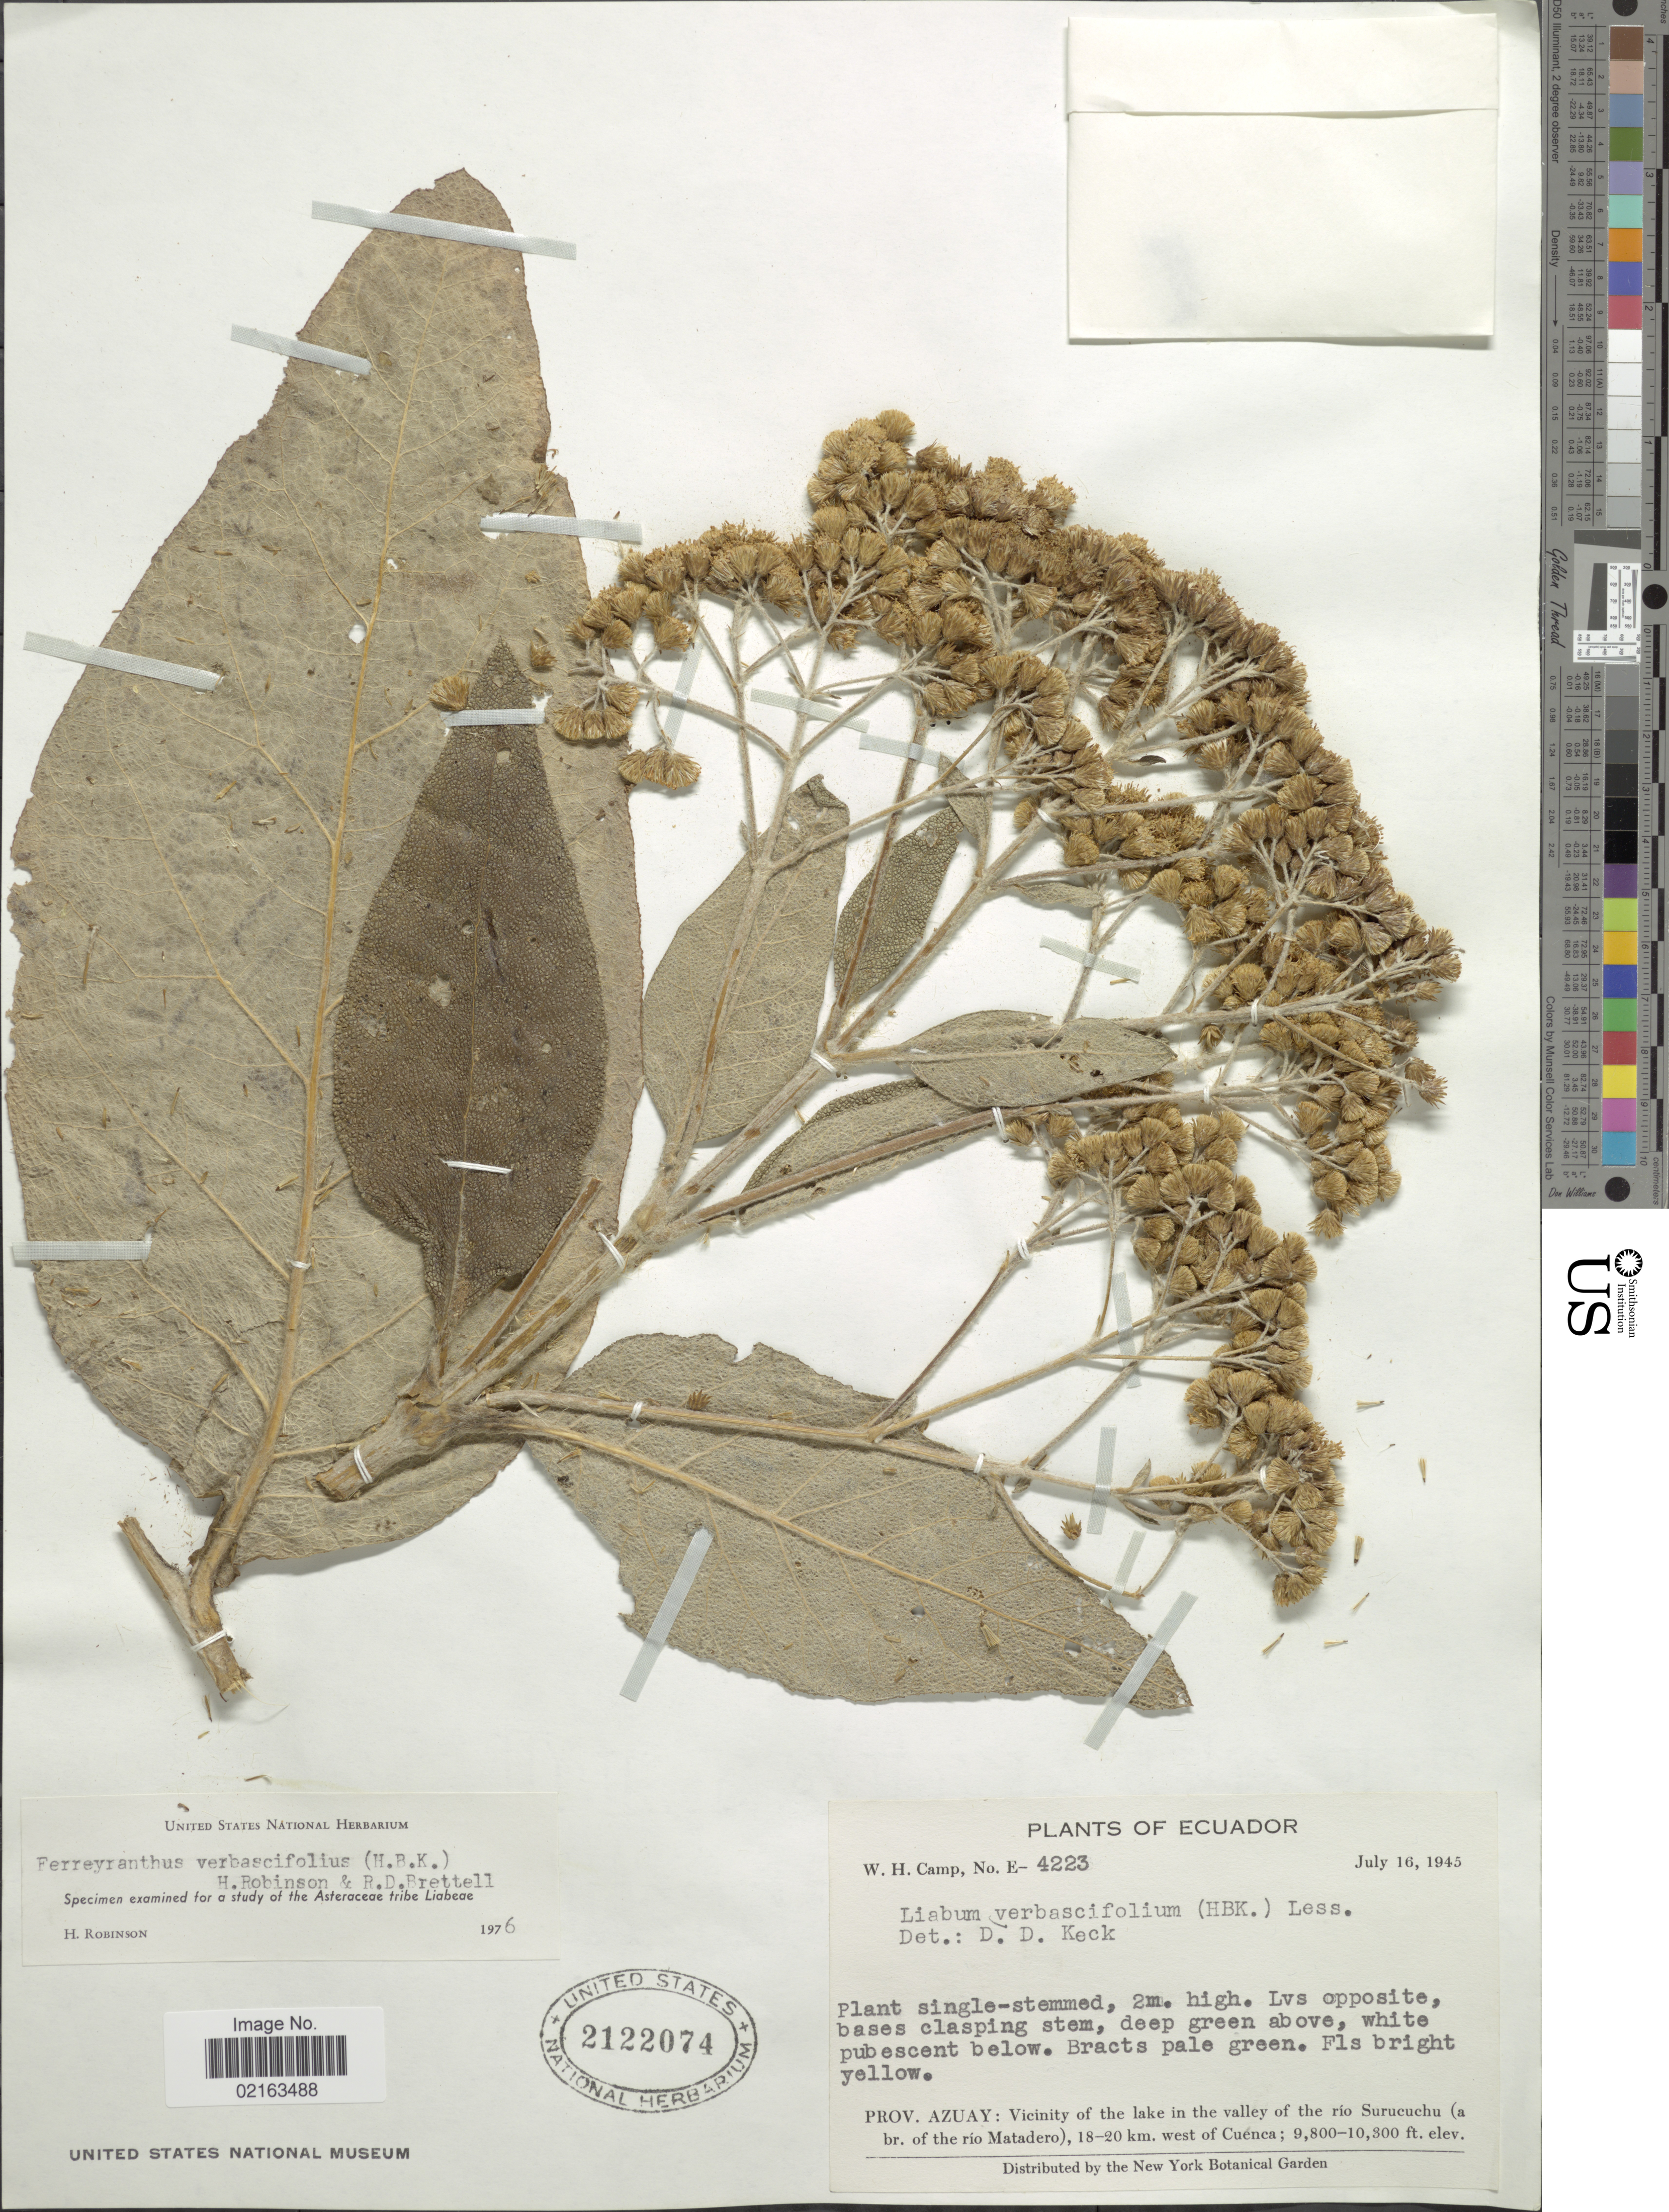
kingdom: Plantae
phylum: Tracheophyta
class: Magnoliopsida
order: Asterales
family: Asteraceae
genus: Ferreyranthus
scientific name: Ferreyranthus verbascifolius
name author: (Kunth) H. Rob. & Brettell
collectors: W. H. Camp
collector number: E-4223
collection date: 1945-07-16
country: Ecuador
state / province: Azuay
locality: Prov. Azuay: Vicinity of the lake in the valley of the río Surucuchu (a br. of the río Matadero), 18-20 km. west of Cuenca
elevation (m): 2987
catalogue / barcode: US 2122074